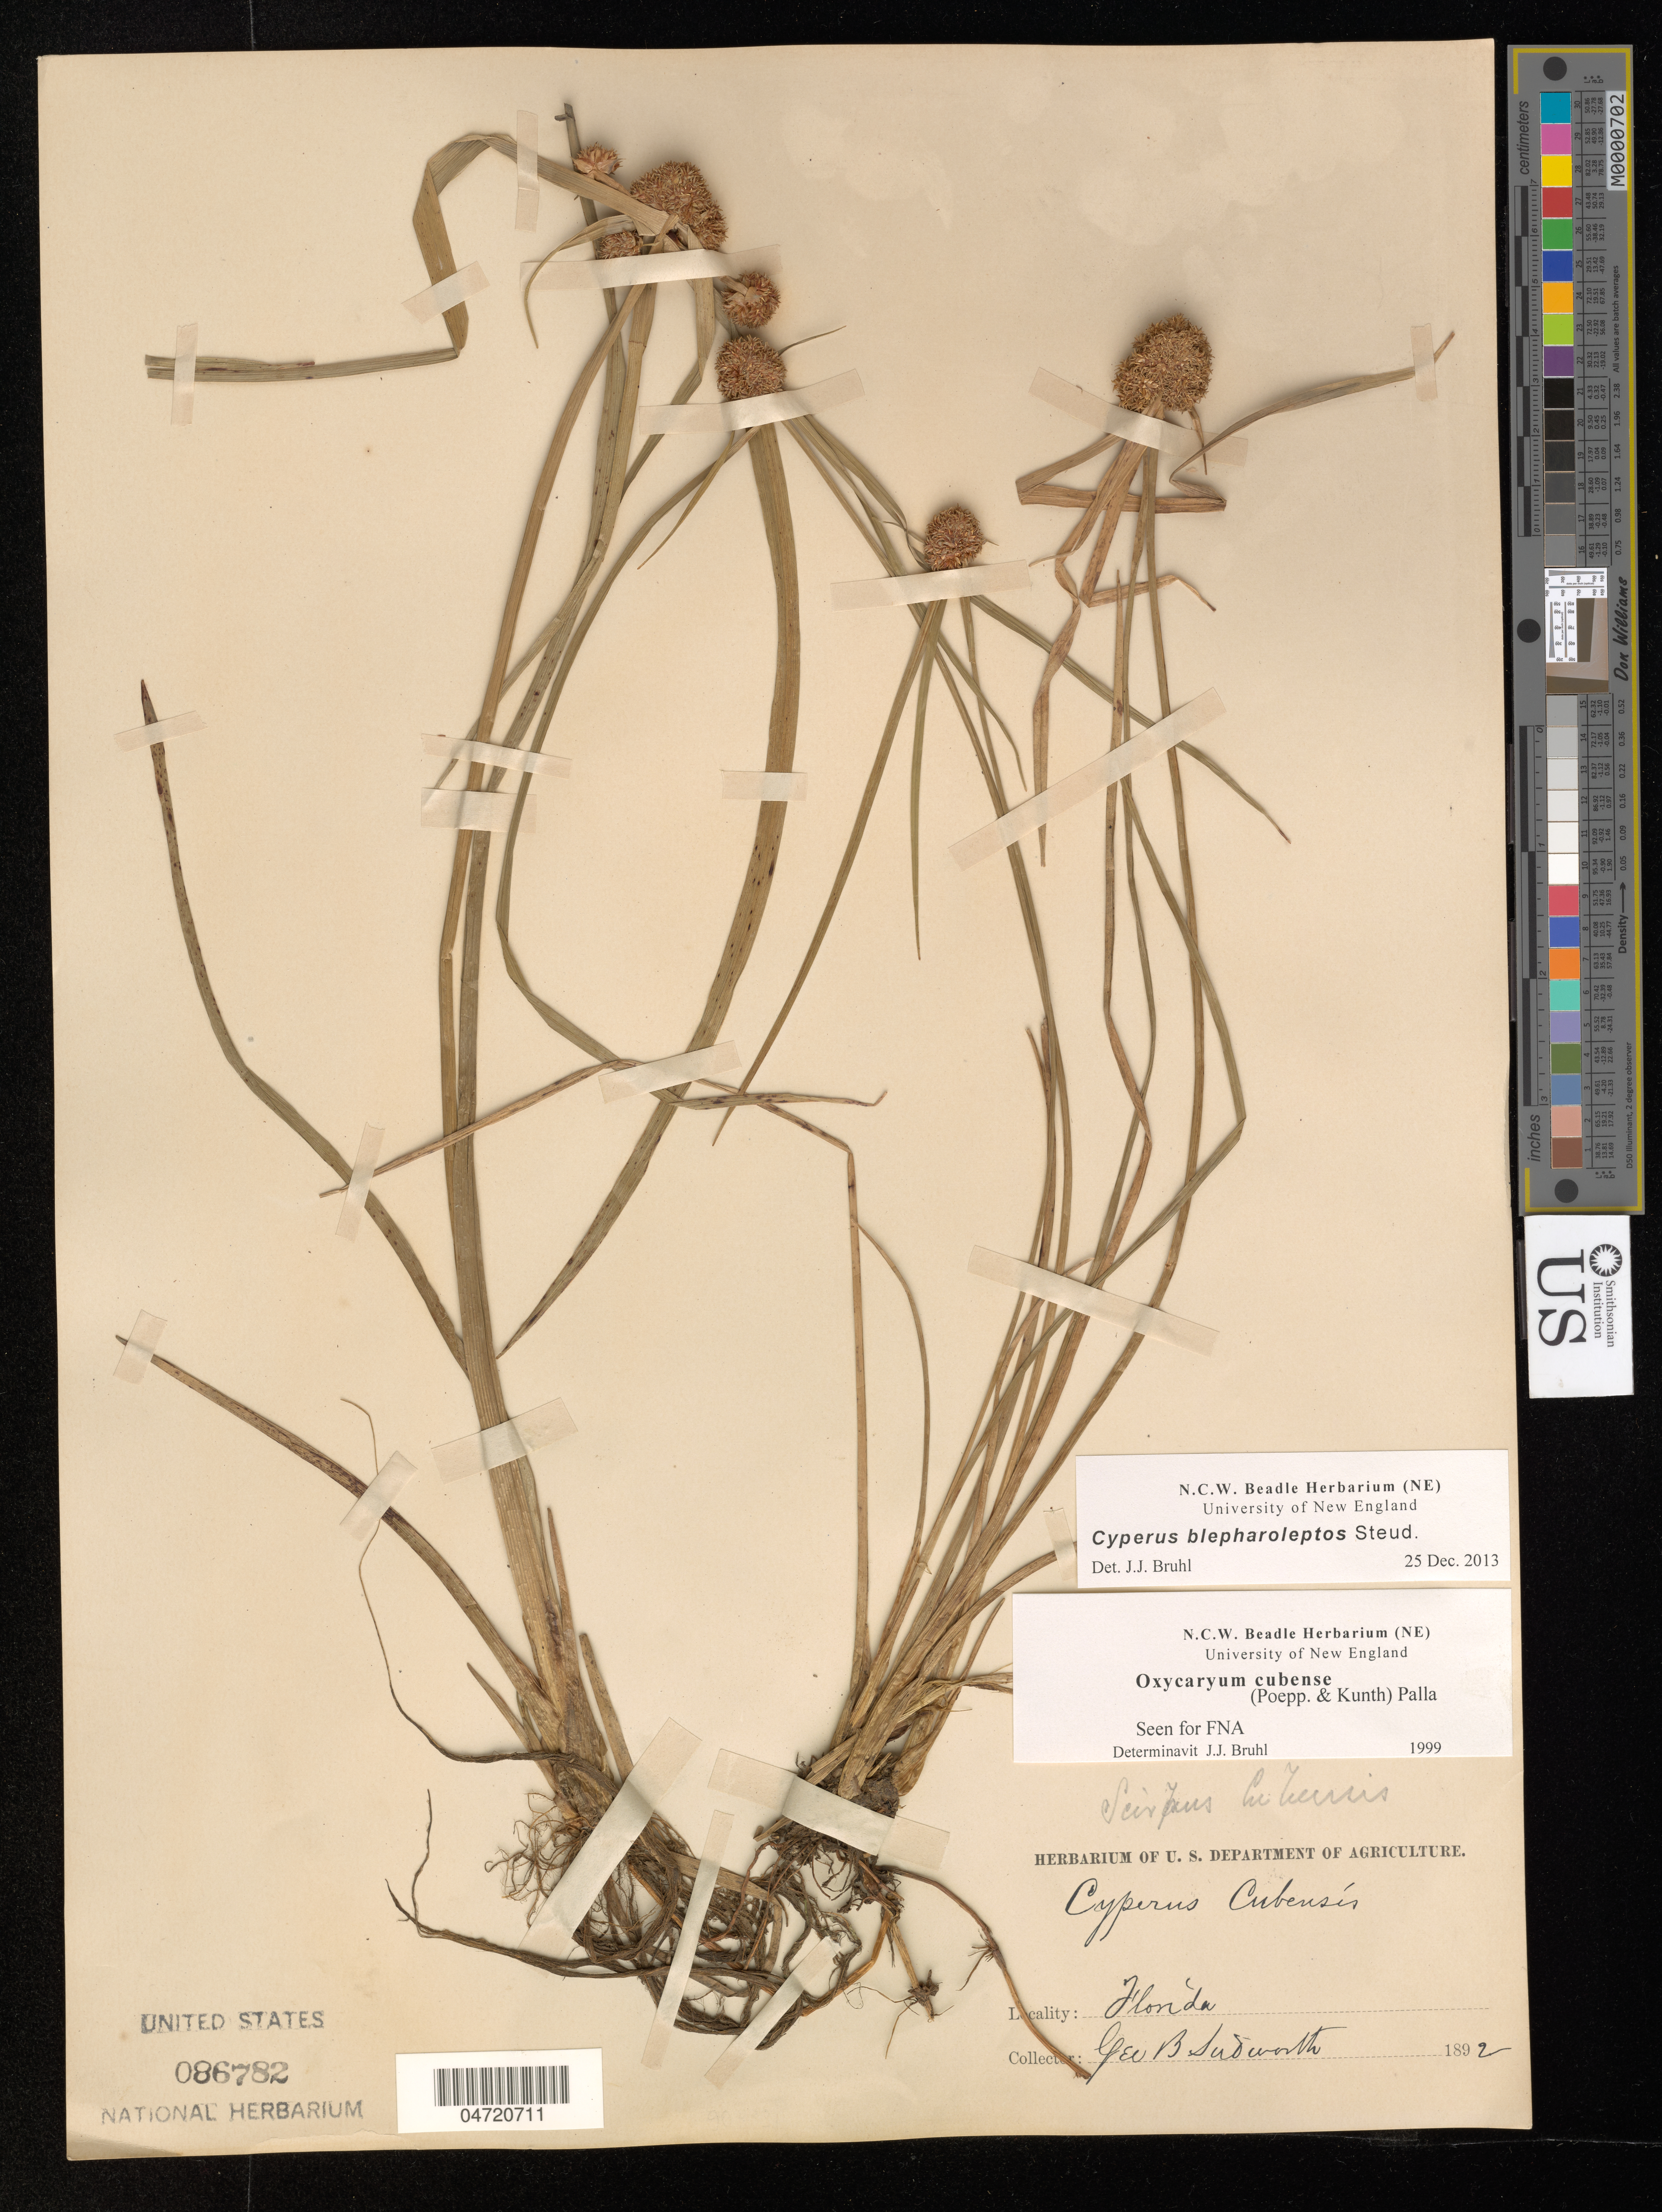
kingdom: Plantae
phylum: Tracheophyta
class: Liliopsida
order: Poales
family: Cyperaceae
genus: Cyperus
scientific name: Cyperus blepharoleptos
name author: Steud.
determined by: Bruhl, J. J., (NE), University of New England (AUSTRALIA)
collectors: G. B. Sudworth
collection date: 1892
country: United States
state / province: Florida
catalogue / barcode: US 86782